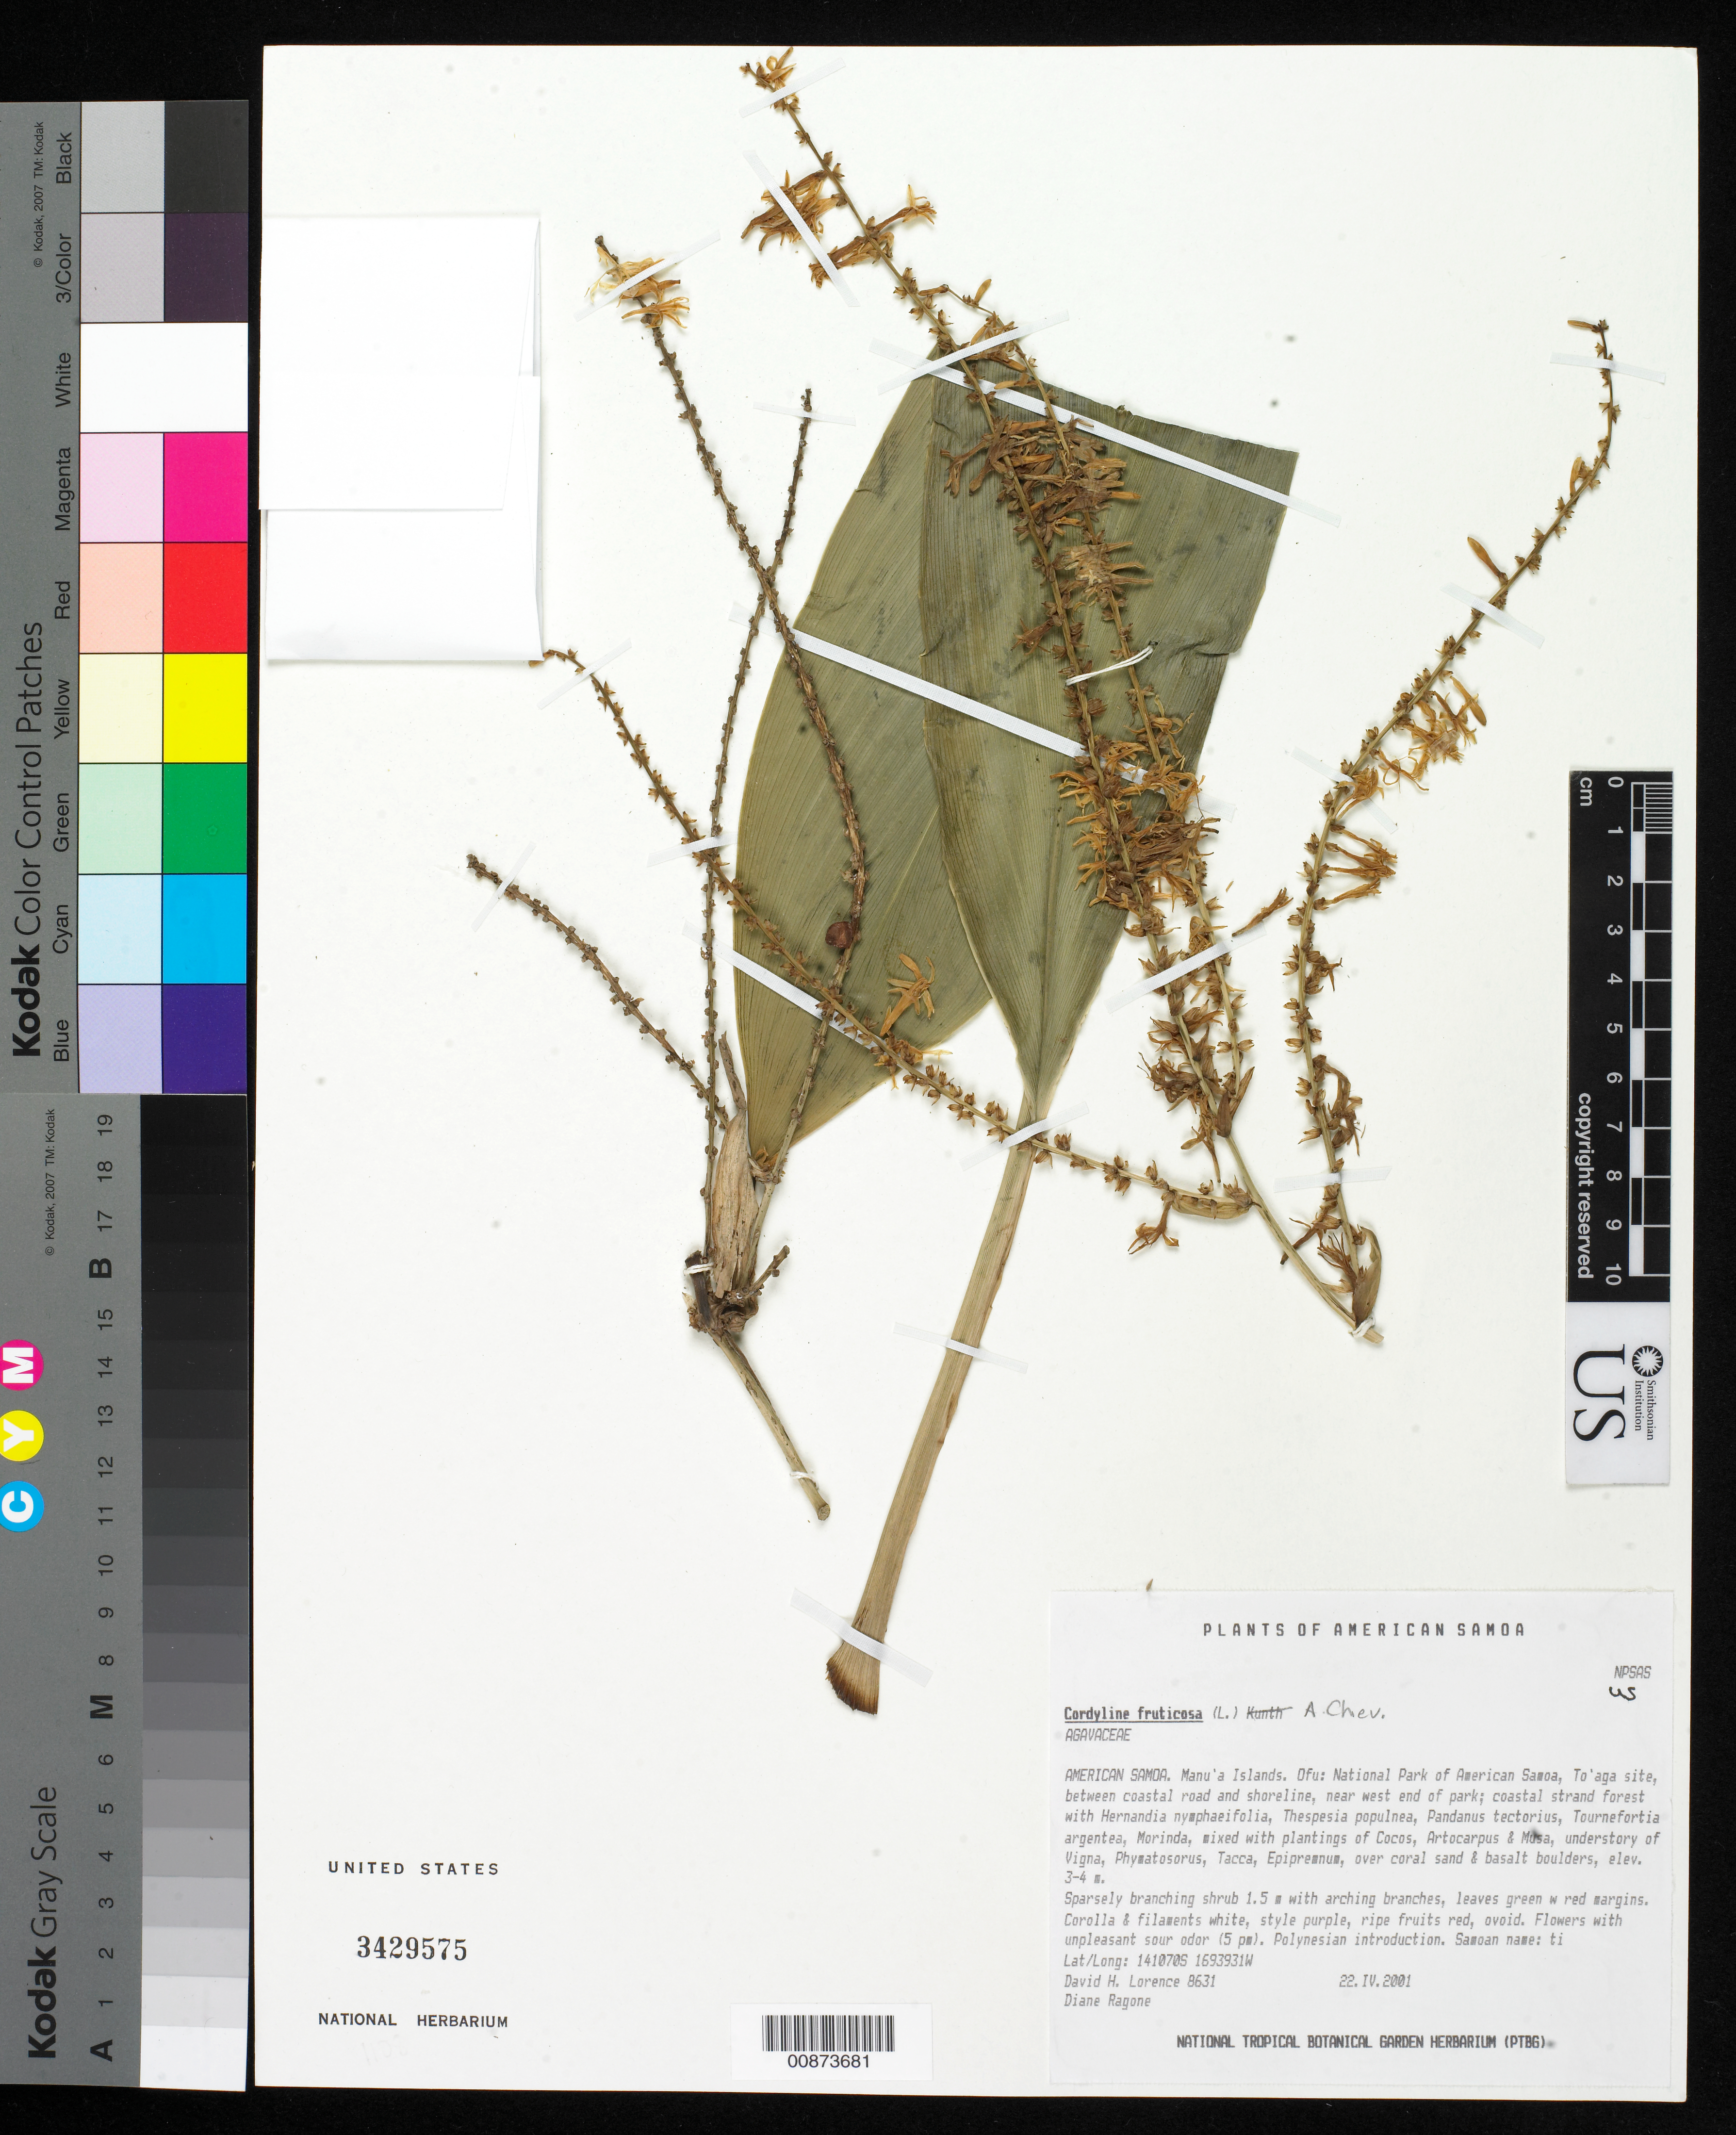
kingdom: Plantae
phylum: Tracheophyta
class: Liliopsida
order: Asparagales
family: Asparagaceae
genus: Cordyline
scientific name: Cordyline fruticosa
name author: (L.) A. Chev.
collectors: D. Lorence & D. Ragone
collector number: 8631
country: American Samoa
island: Ofu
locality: Ofu, National Park of American Samoa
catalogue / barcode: US 3429575